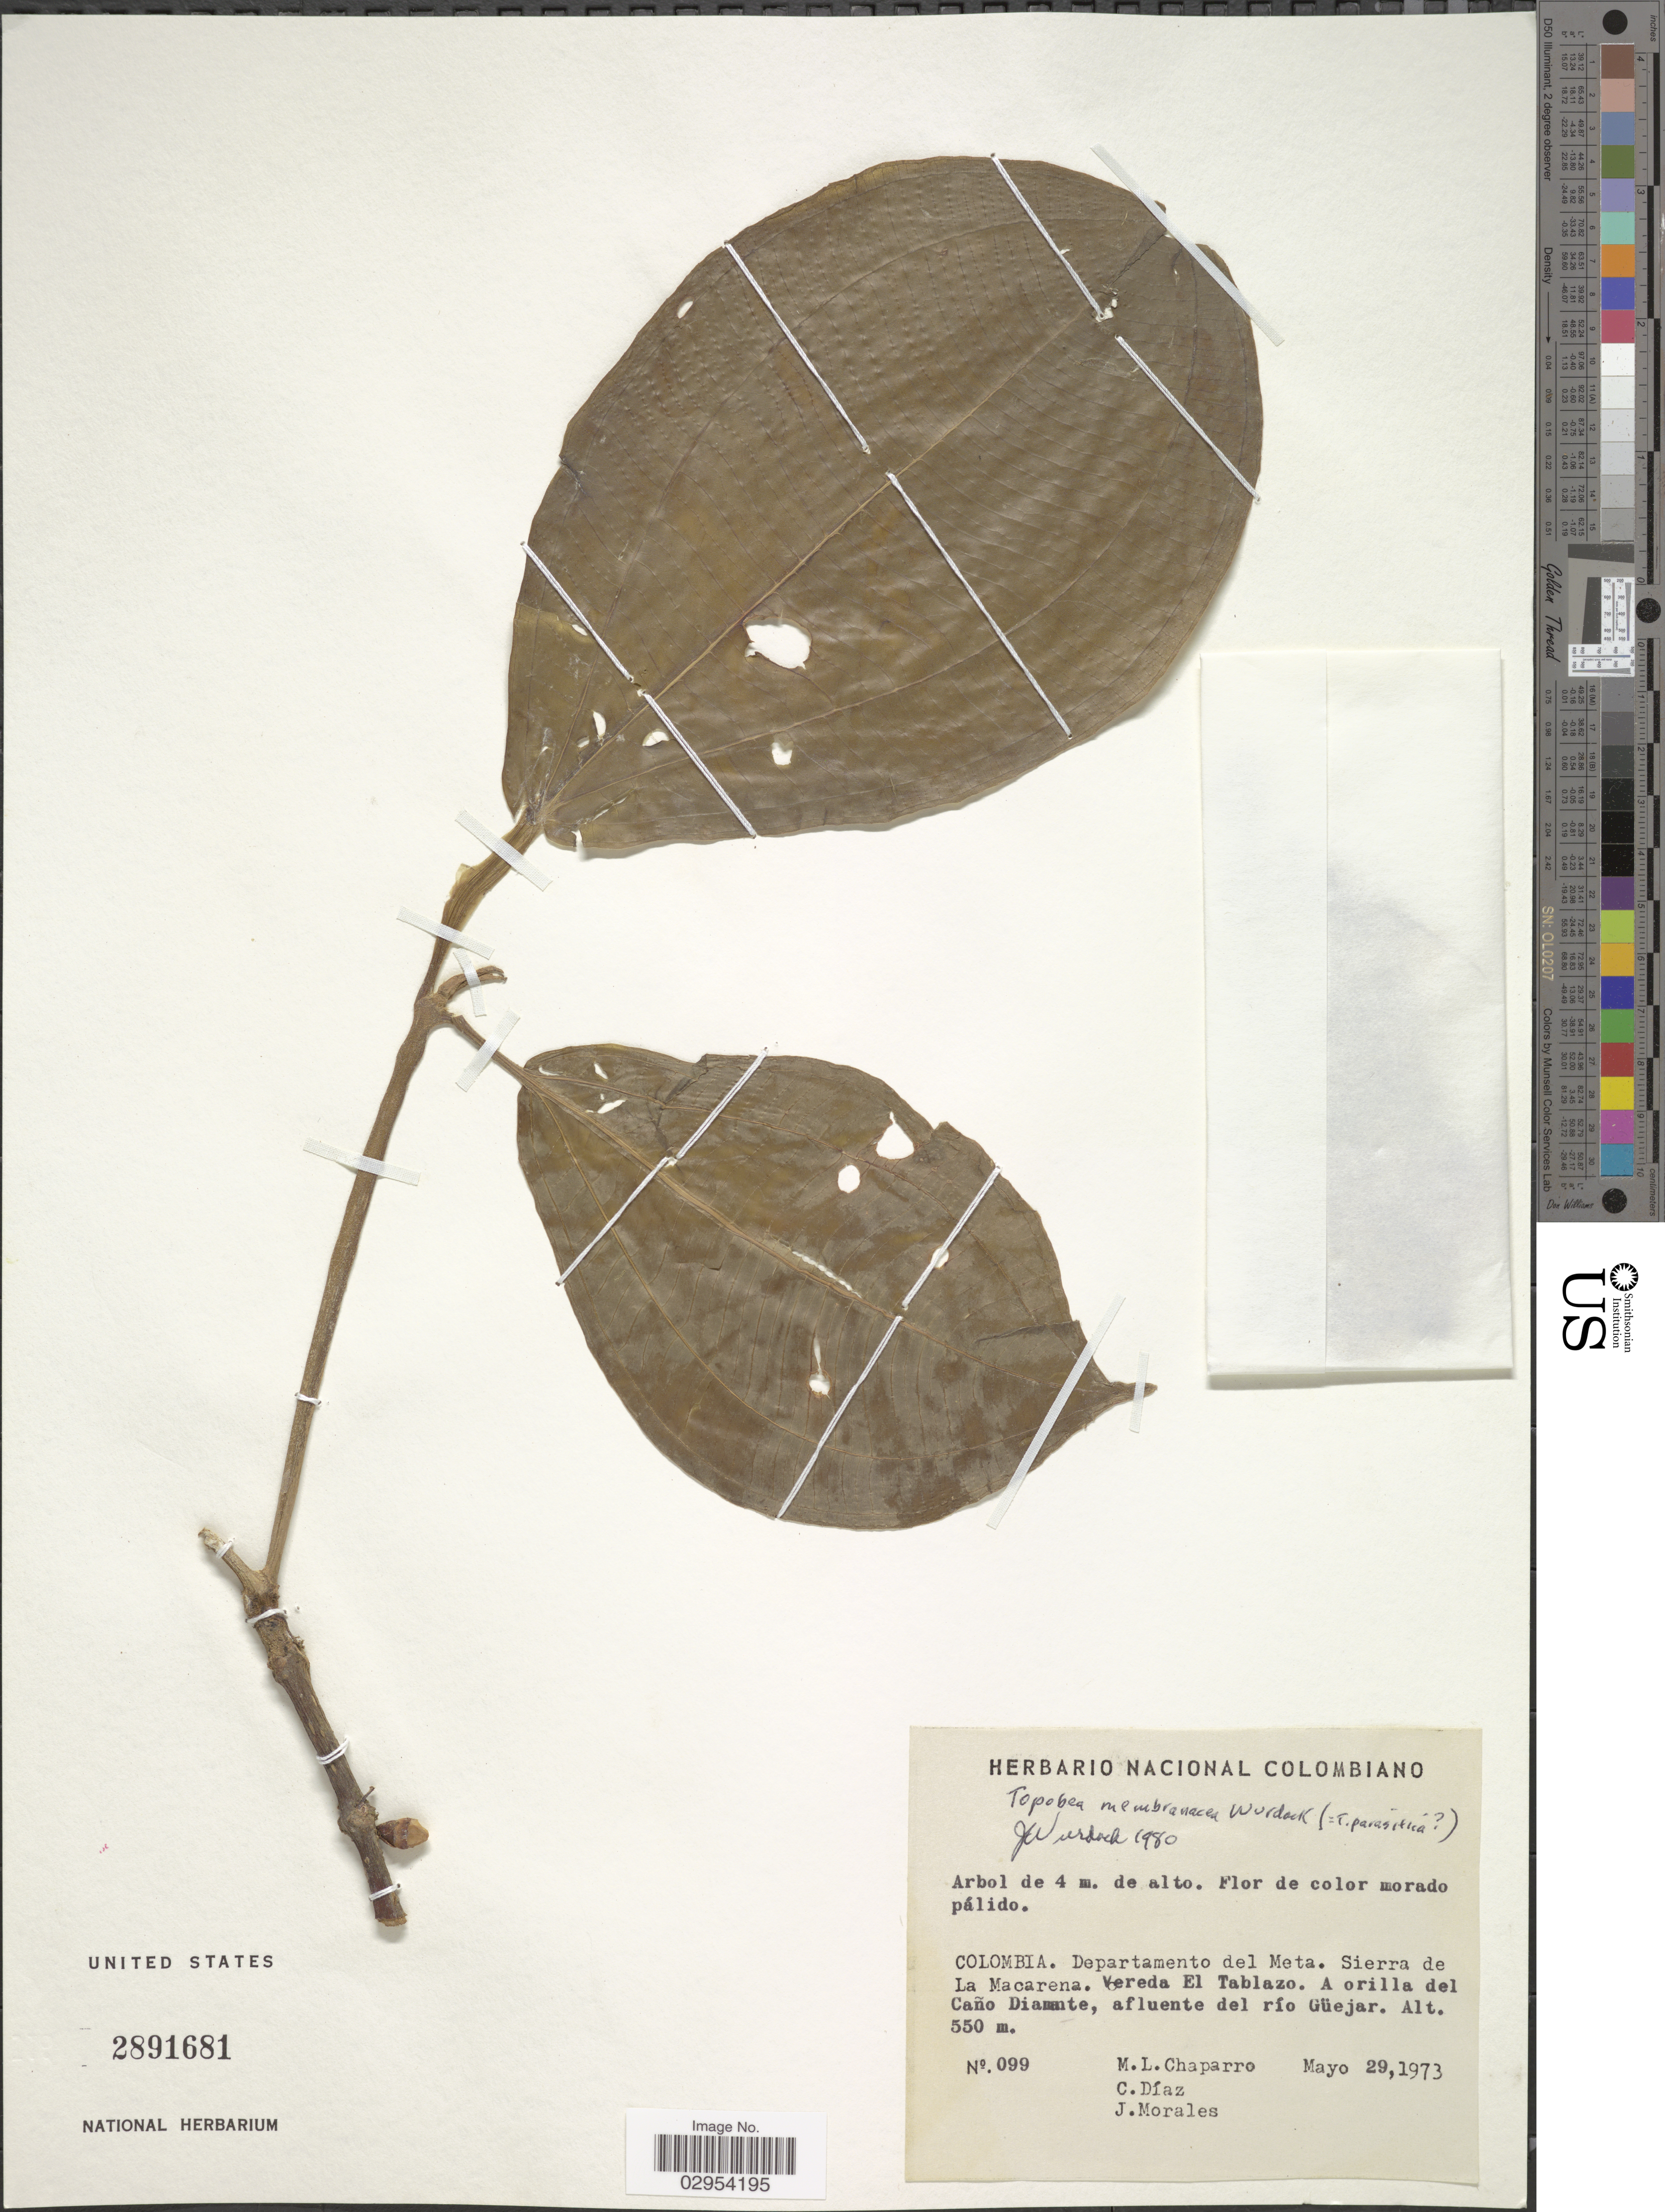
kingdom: Plantae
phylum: Tracheophyta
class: Magnoliopsida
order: Myrtales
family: Melastomataceae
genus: Topobea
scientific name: Topobea membranacea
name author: Wurdack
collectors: M. Chaparro, C. Díaz & J. Morales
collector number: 099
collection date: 1973-05-29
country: Colombia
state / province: Meta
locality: Departamento del Meta. Sierra de La Macarena. Vereda El Tablazo. A orilla del Caño Diamante, afluente del río Güejar.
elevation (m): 550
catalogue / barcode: US 2891681